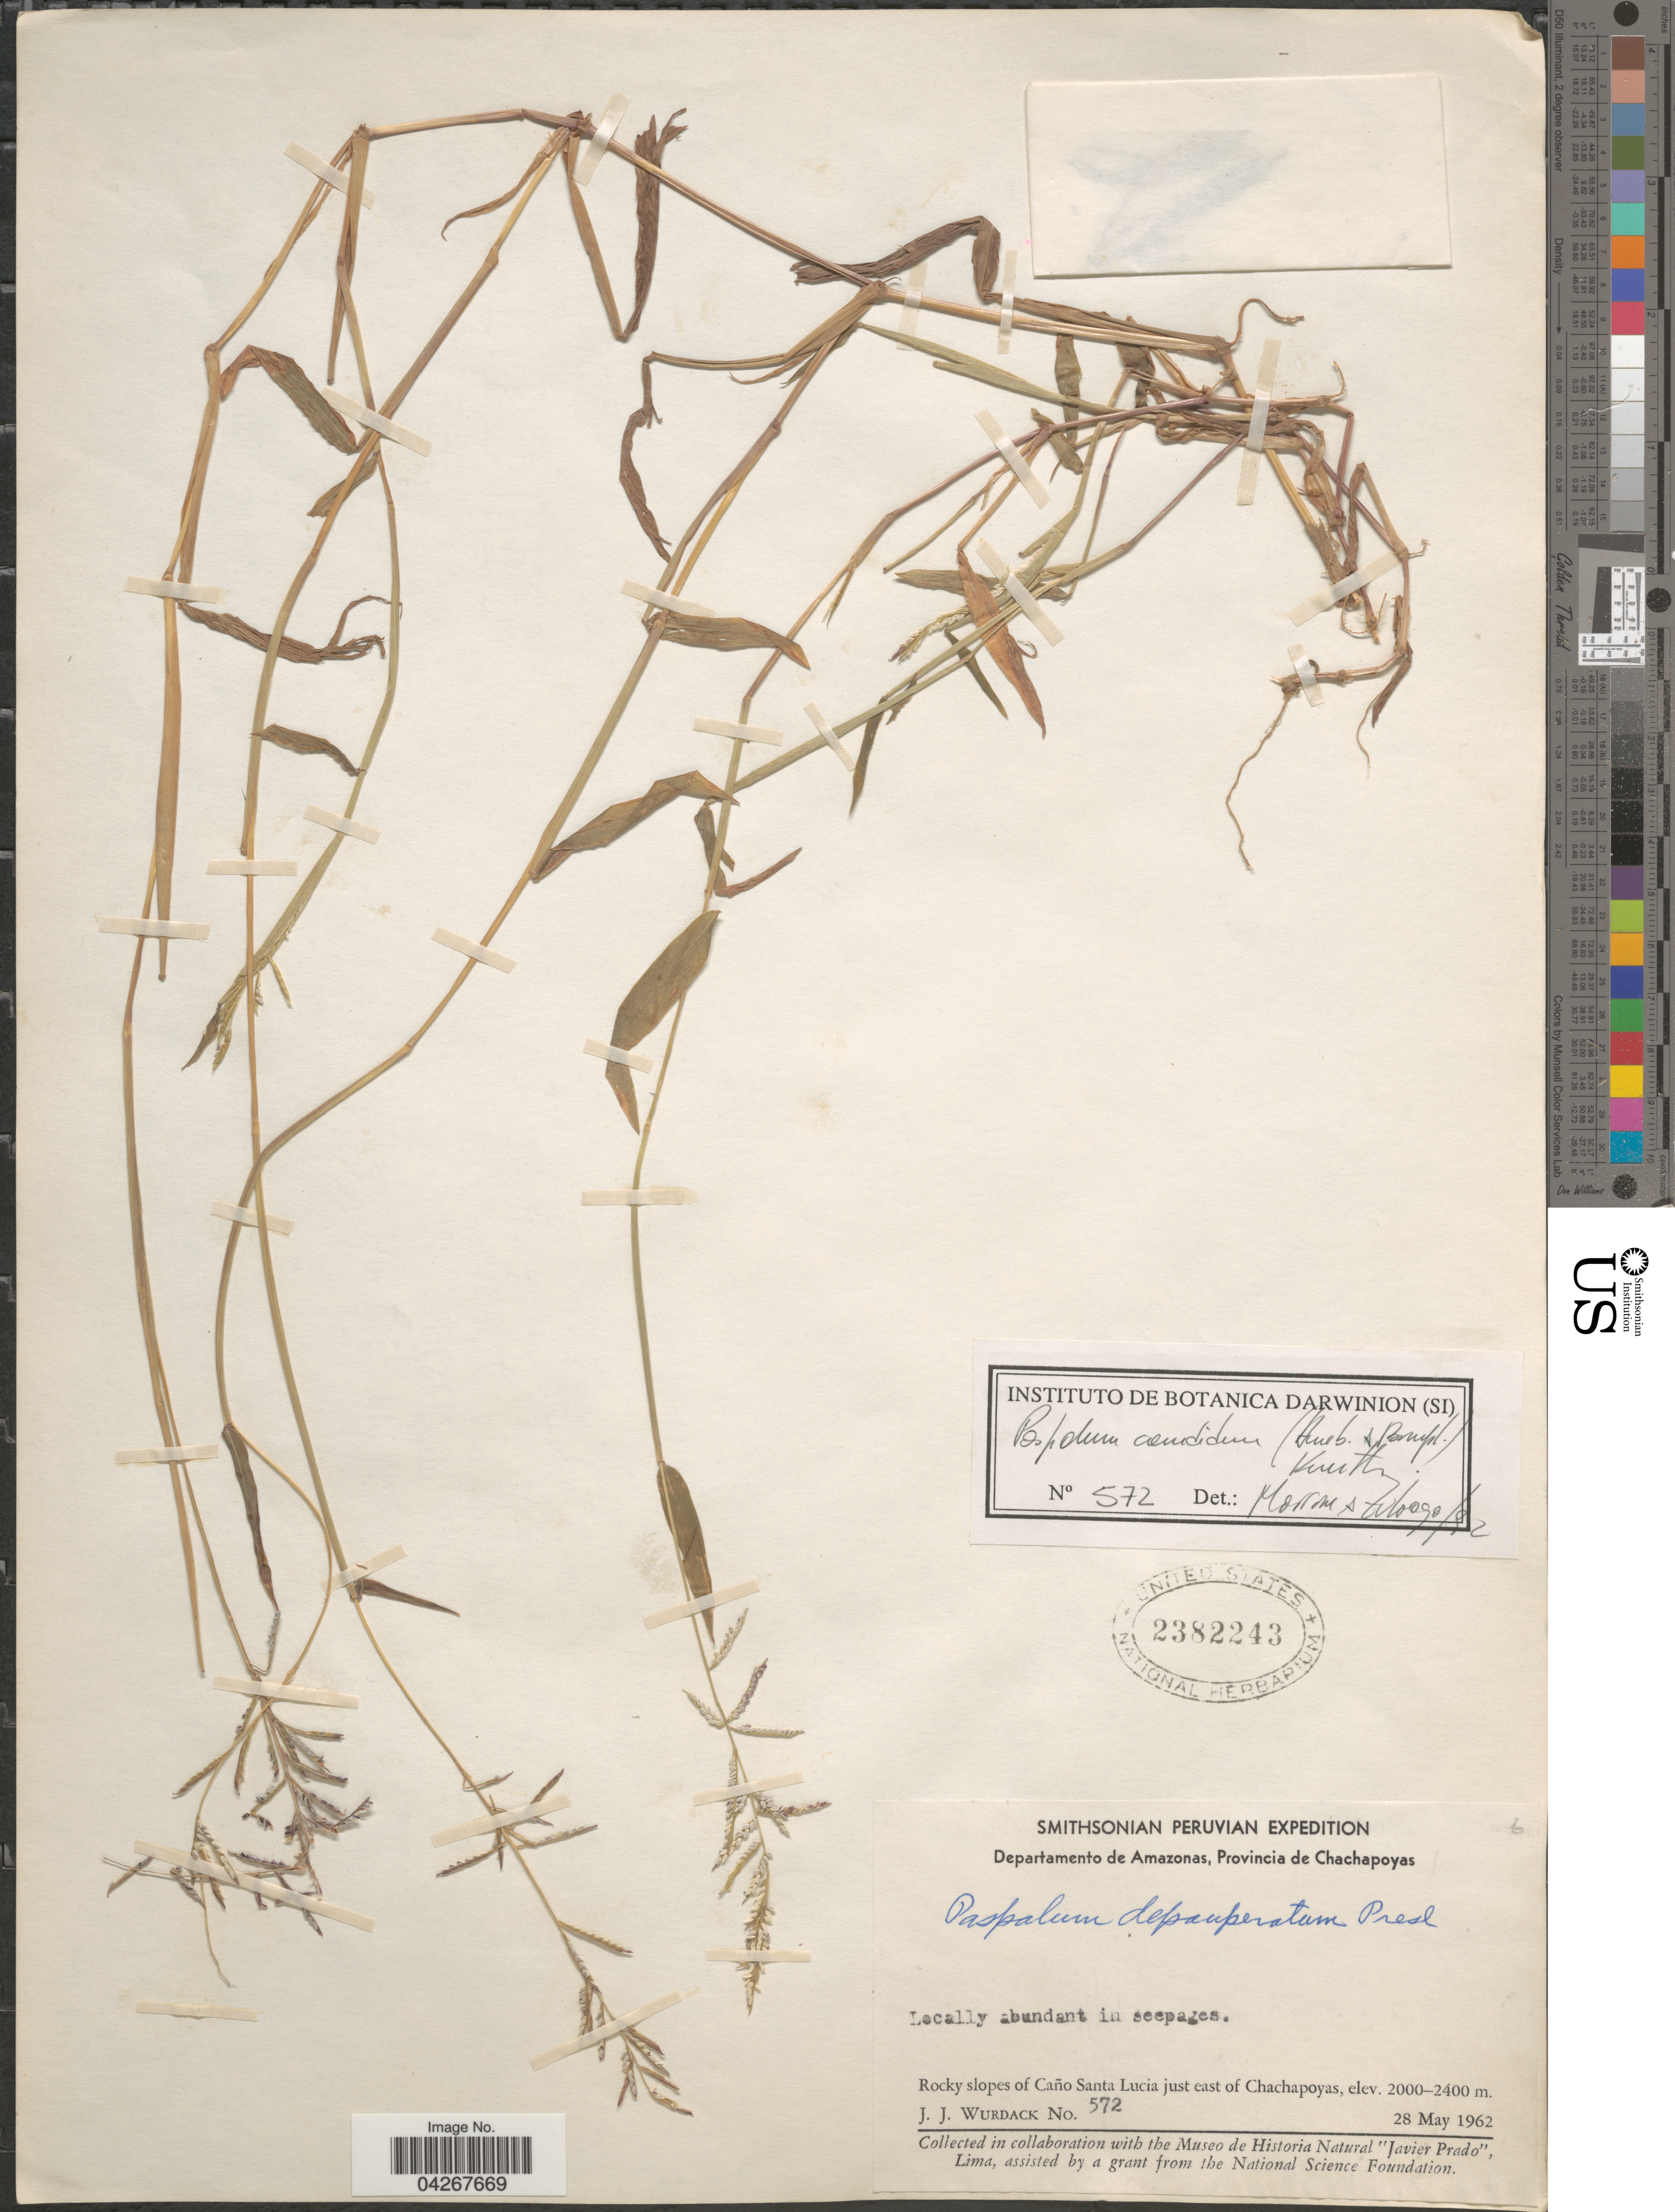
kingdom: Plantae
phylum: Tracheophyta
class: Liliopsida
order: Poales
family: Poaceae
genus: Paspalum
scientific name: Paspalum candidum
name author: (Humb. & Bonpl. ex Fleugge) Kunth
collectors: J. J. Wurdack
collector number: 572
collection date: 1962-05-28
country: Peru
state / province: Amazonas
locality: Smithsonian Peruvian Expedition. Departamento de Amazonas, Provincia de Chachapoyas. Rocky slopes of Caño Santa Lucia just east of Chachapoyas.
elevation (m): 2000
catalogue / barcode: US 2382243